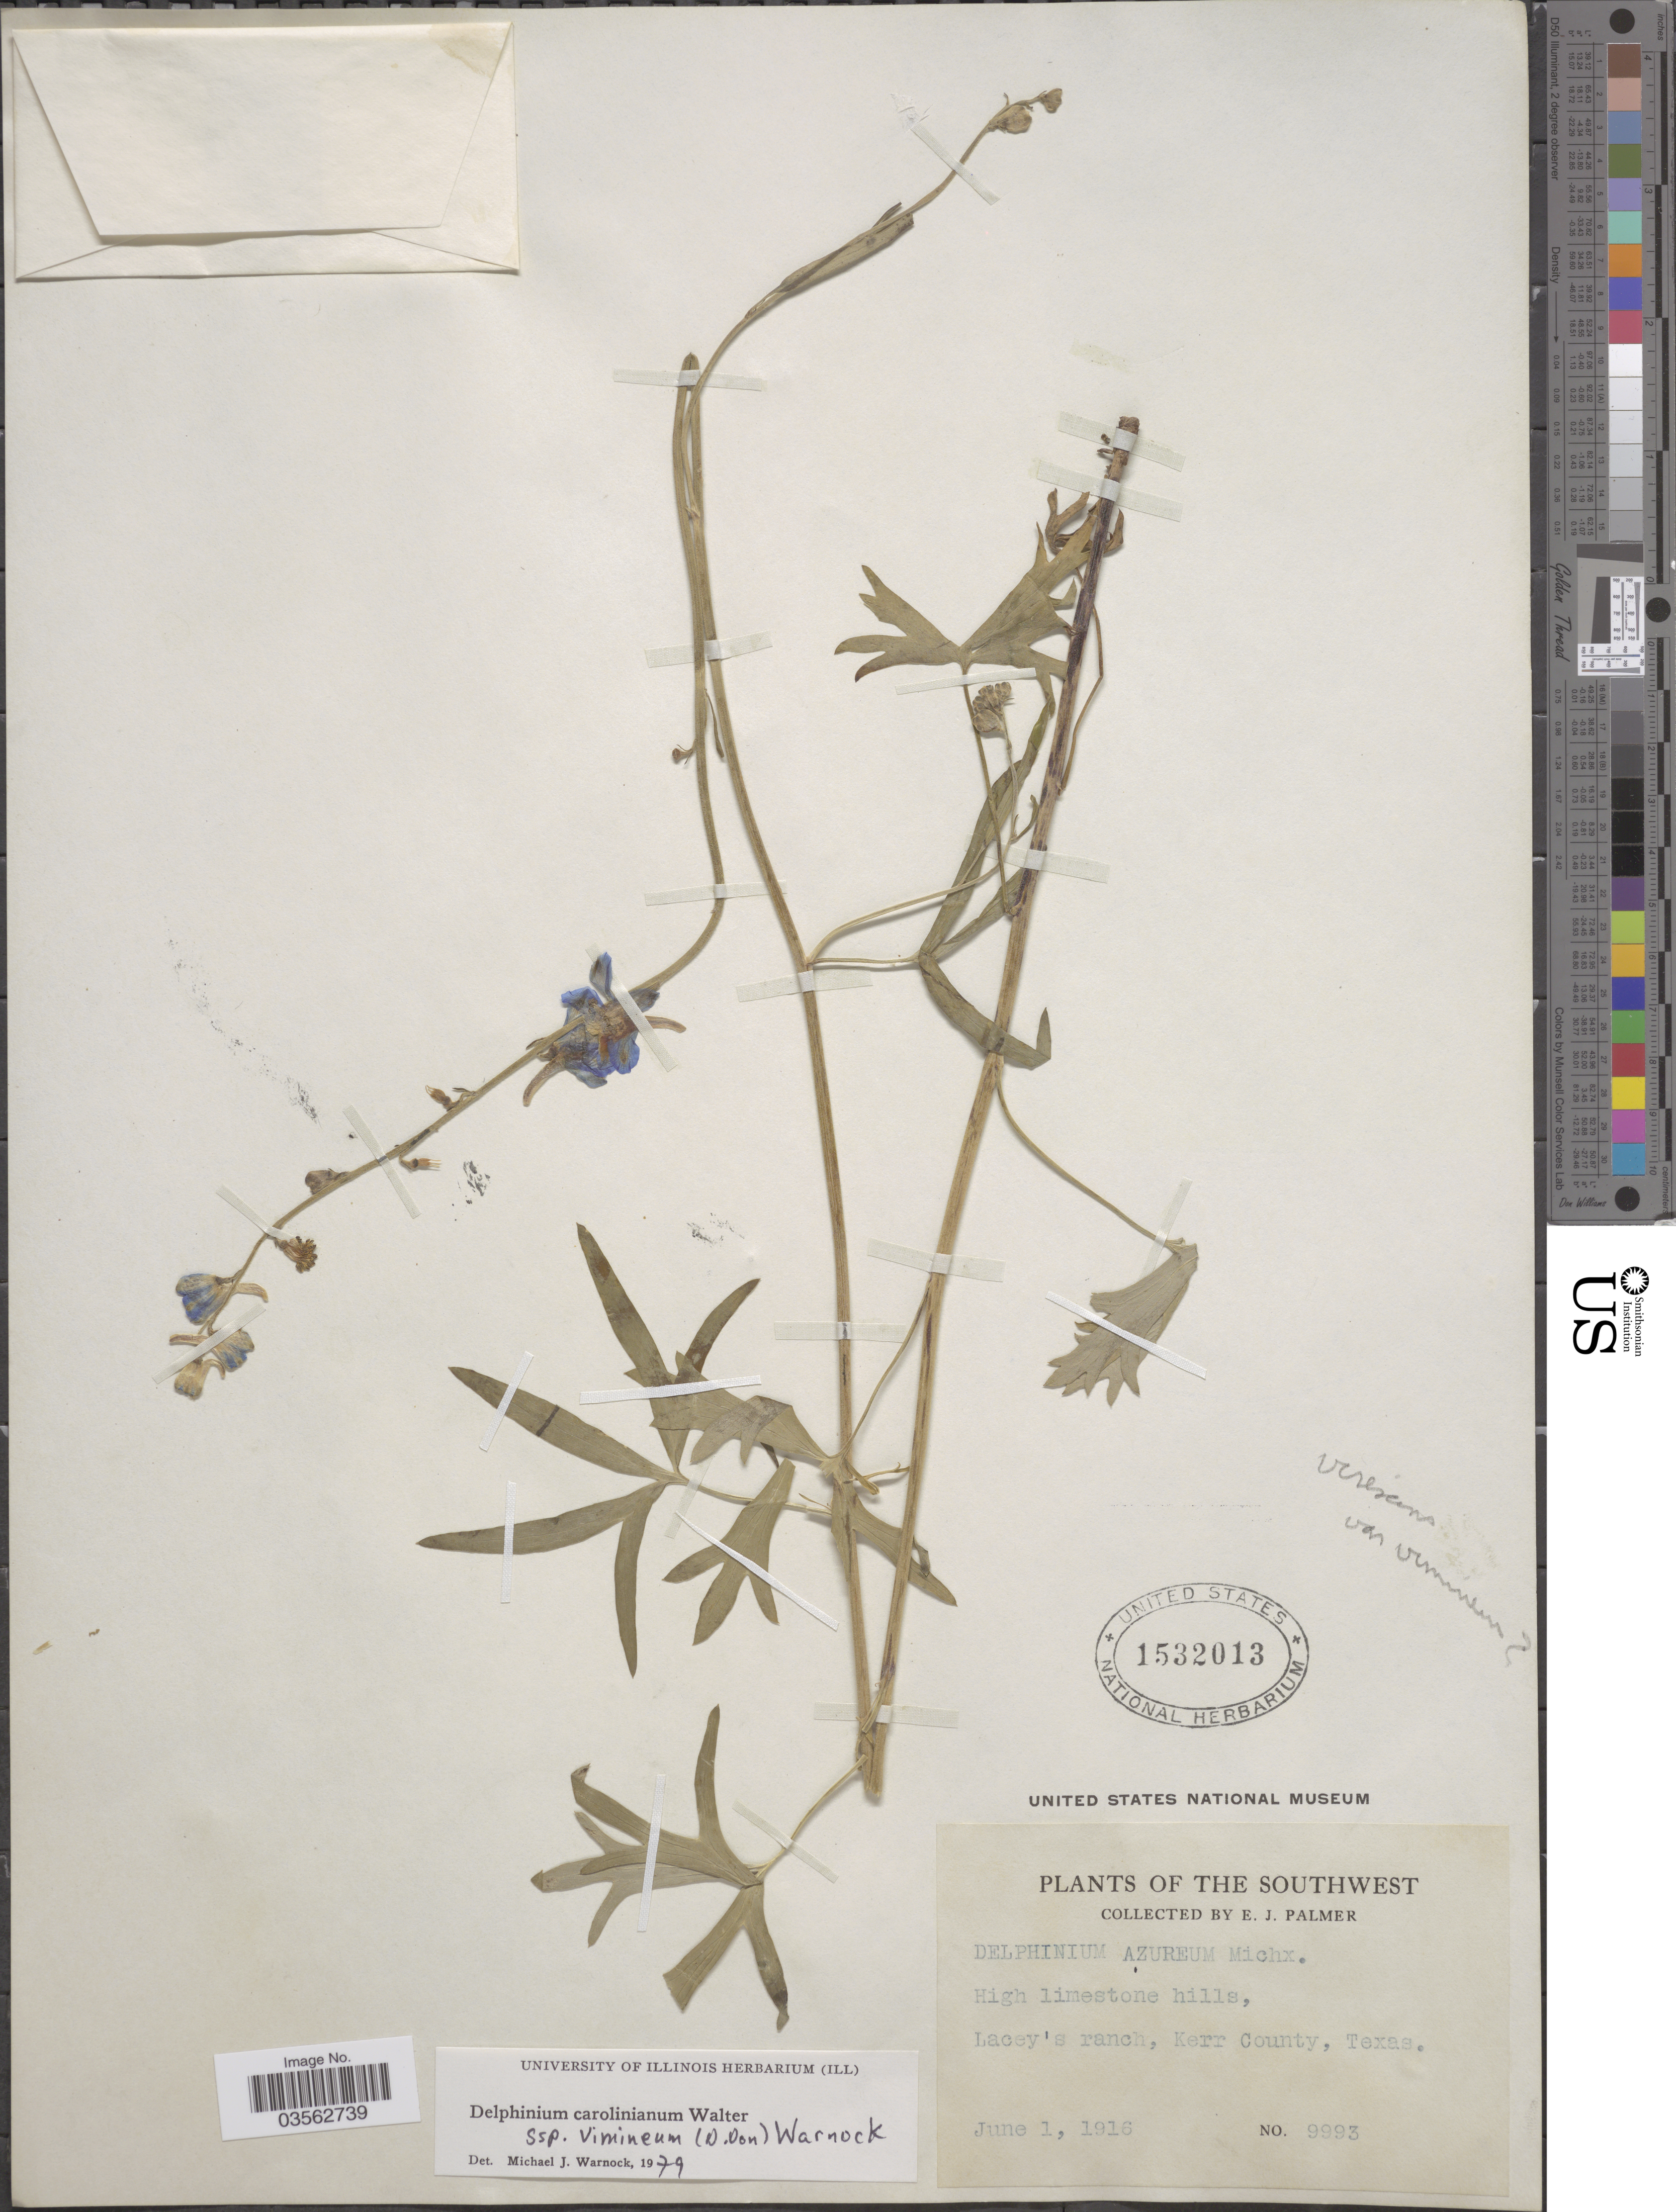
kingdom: Plantae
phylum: Tracheophyta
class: Magnoliopsida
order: Ranunculales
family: Ranunculaceae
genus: Delphinium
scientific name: Delphinium carolinianum subsp. vimineum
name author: Walter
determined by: Warnock, M. J., (SHST), Sam Houston State University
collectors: E. J. Palmer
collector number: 9993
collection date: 1916-06-01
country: United States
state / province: Texas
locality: The Southwest. High limestone hills, Lacey's ranch, Kerr County.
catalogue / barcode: US 1532013